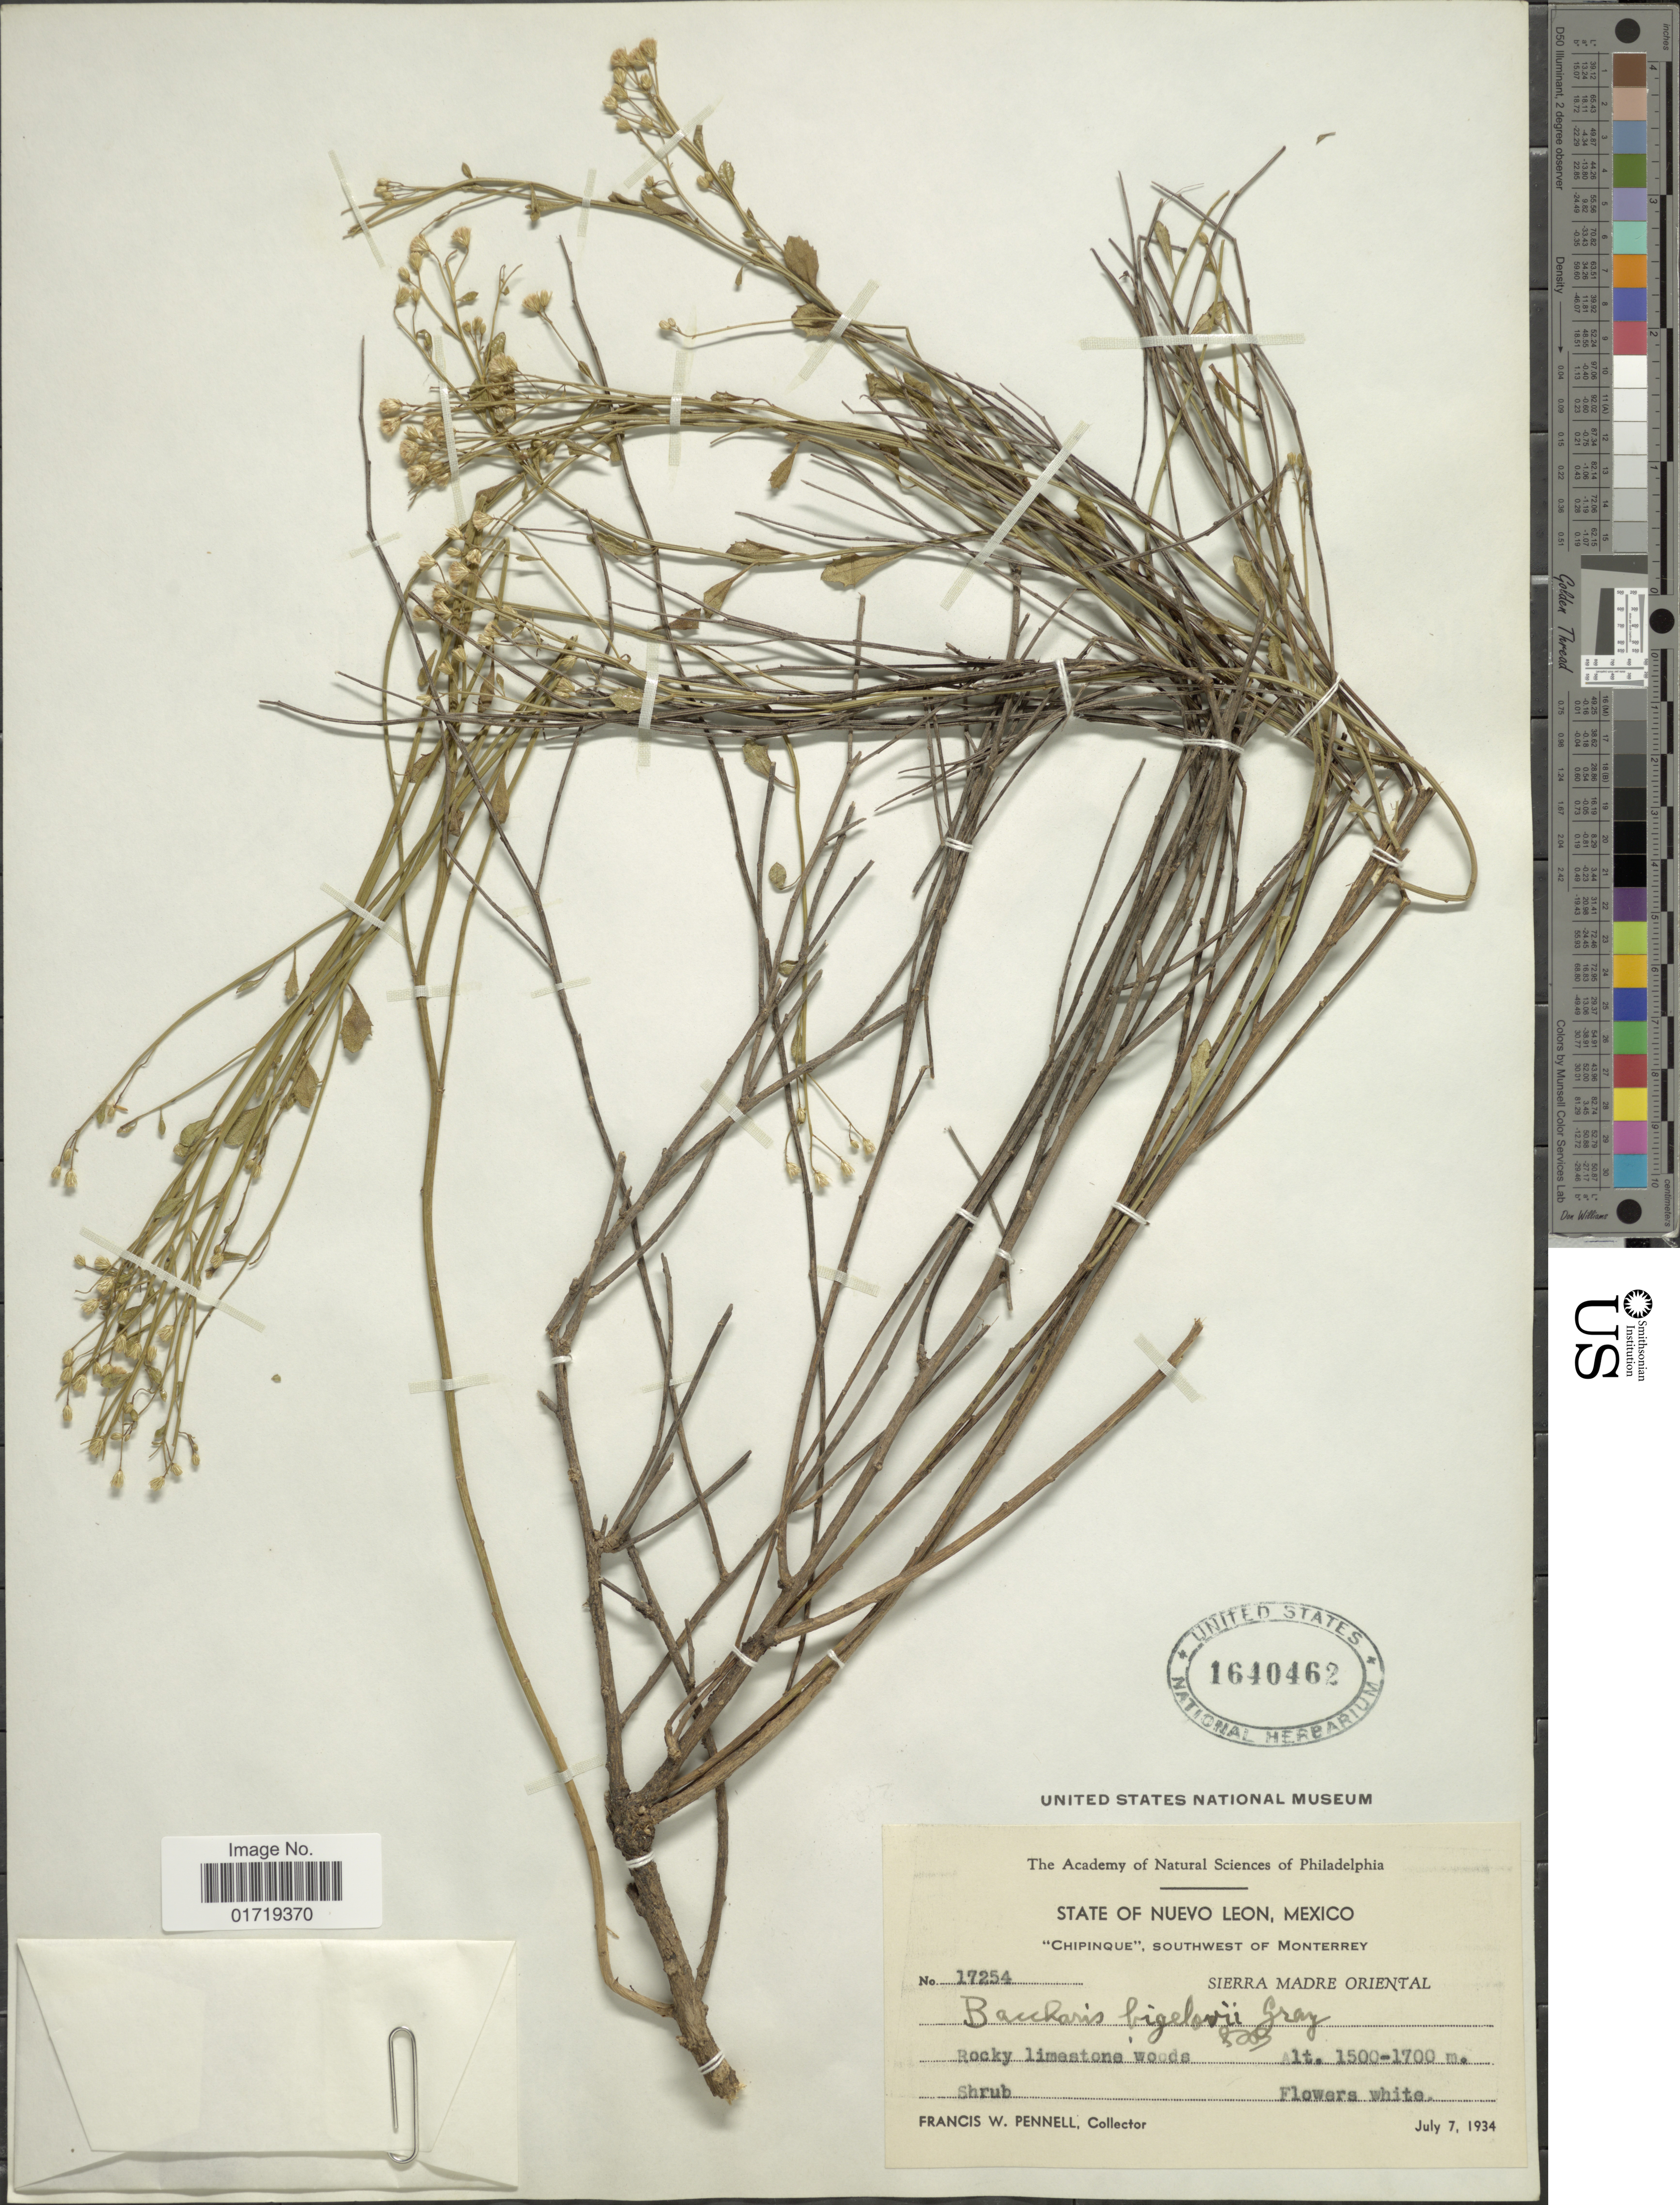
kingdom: Plantae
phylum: Tracheophyta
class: Magnoliopsida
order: Asterales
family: Asteraceae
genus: Baccharis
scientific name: Baccharis bigelovii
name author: A. Gray in Torr.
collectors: F. W. Pennell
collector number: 17254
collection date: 1934-07-07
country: Mexico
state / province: Nuevo León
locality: State of Nuevo Leon, Mexico, "Chipinque" , southwest of Monterey, Sierra Madre Oriental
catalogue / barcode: US 1640462